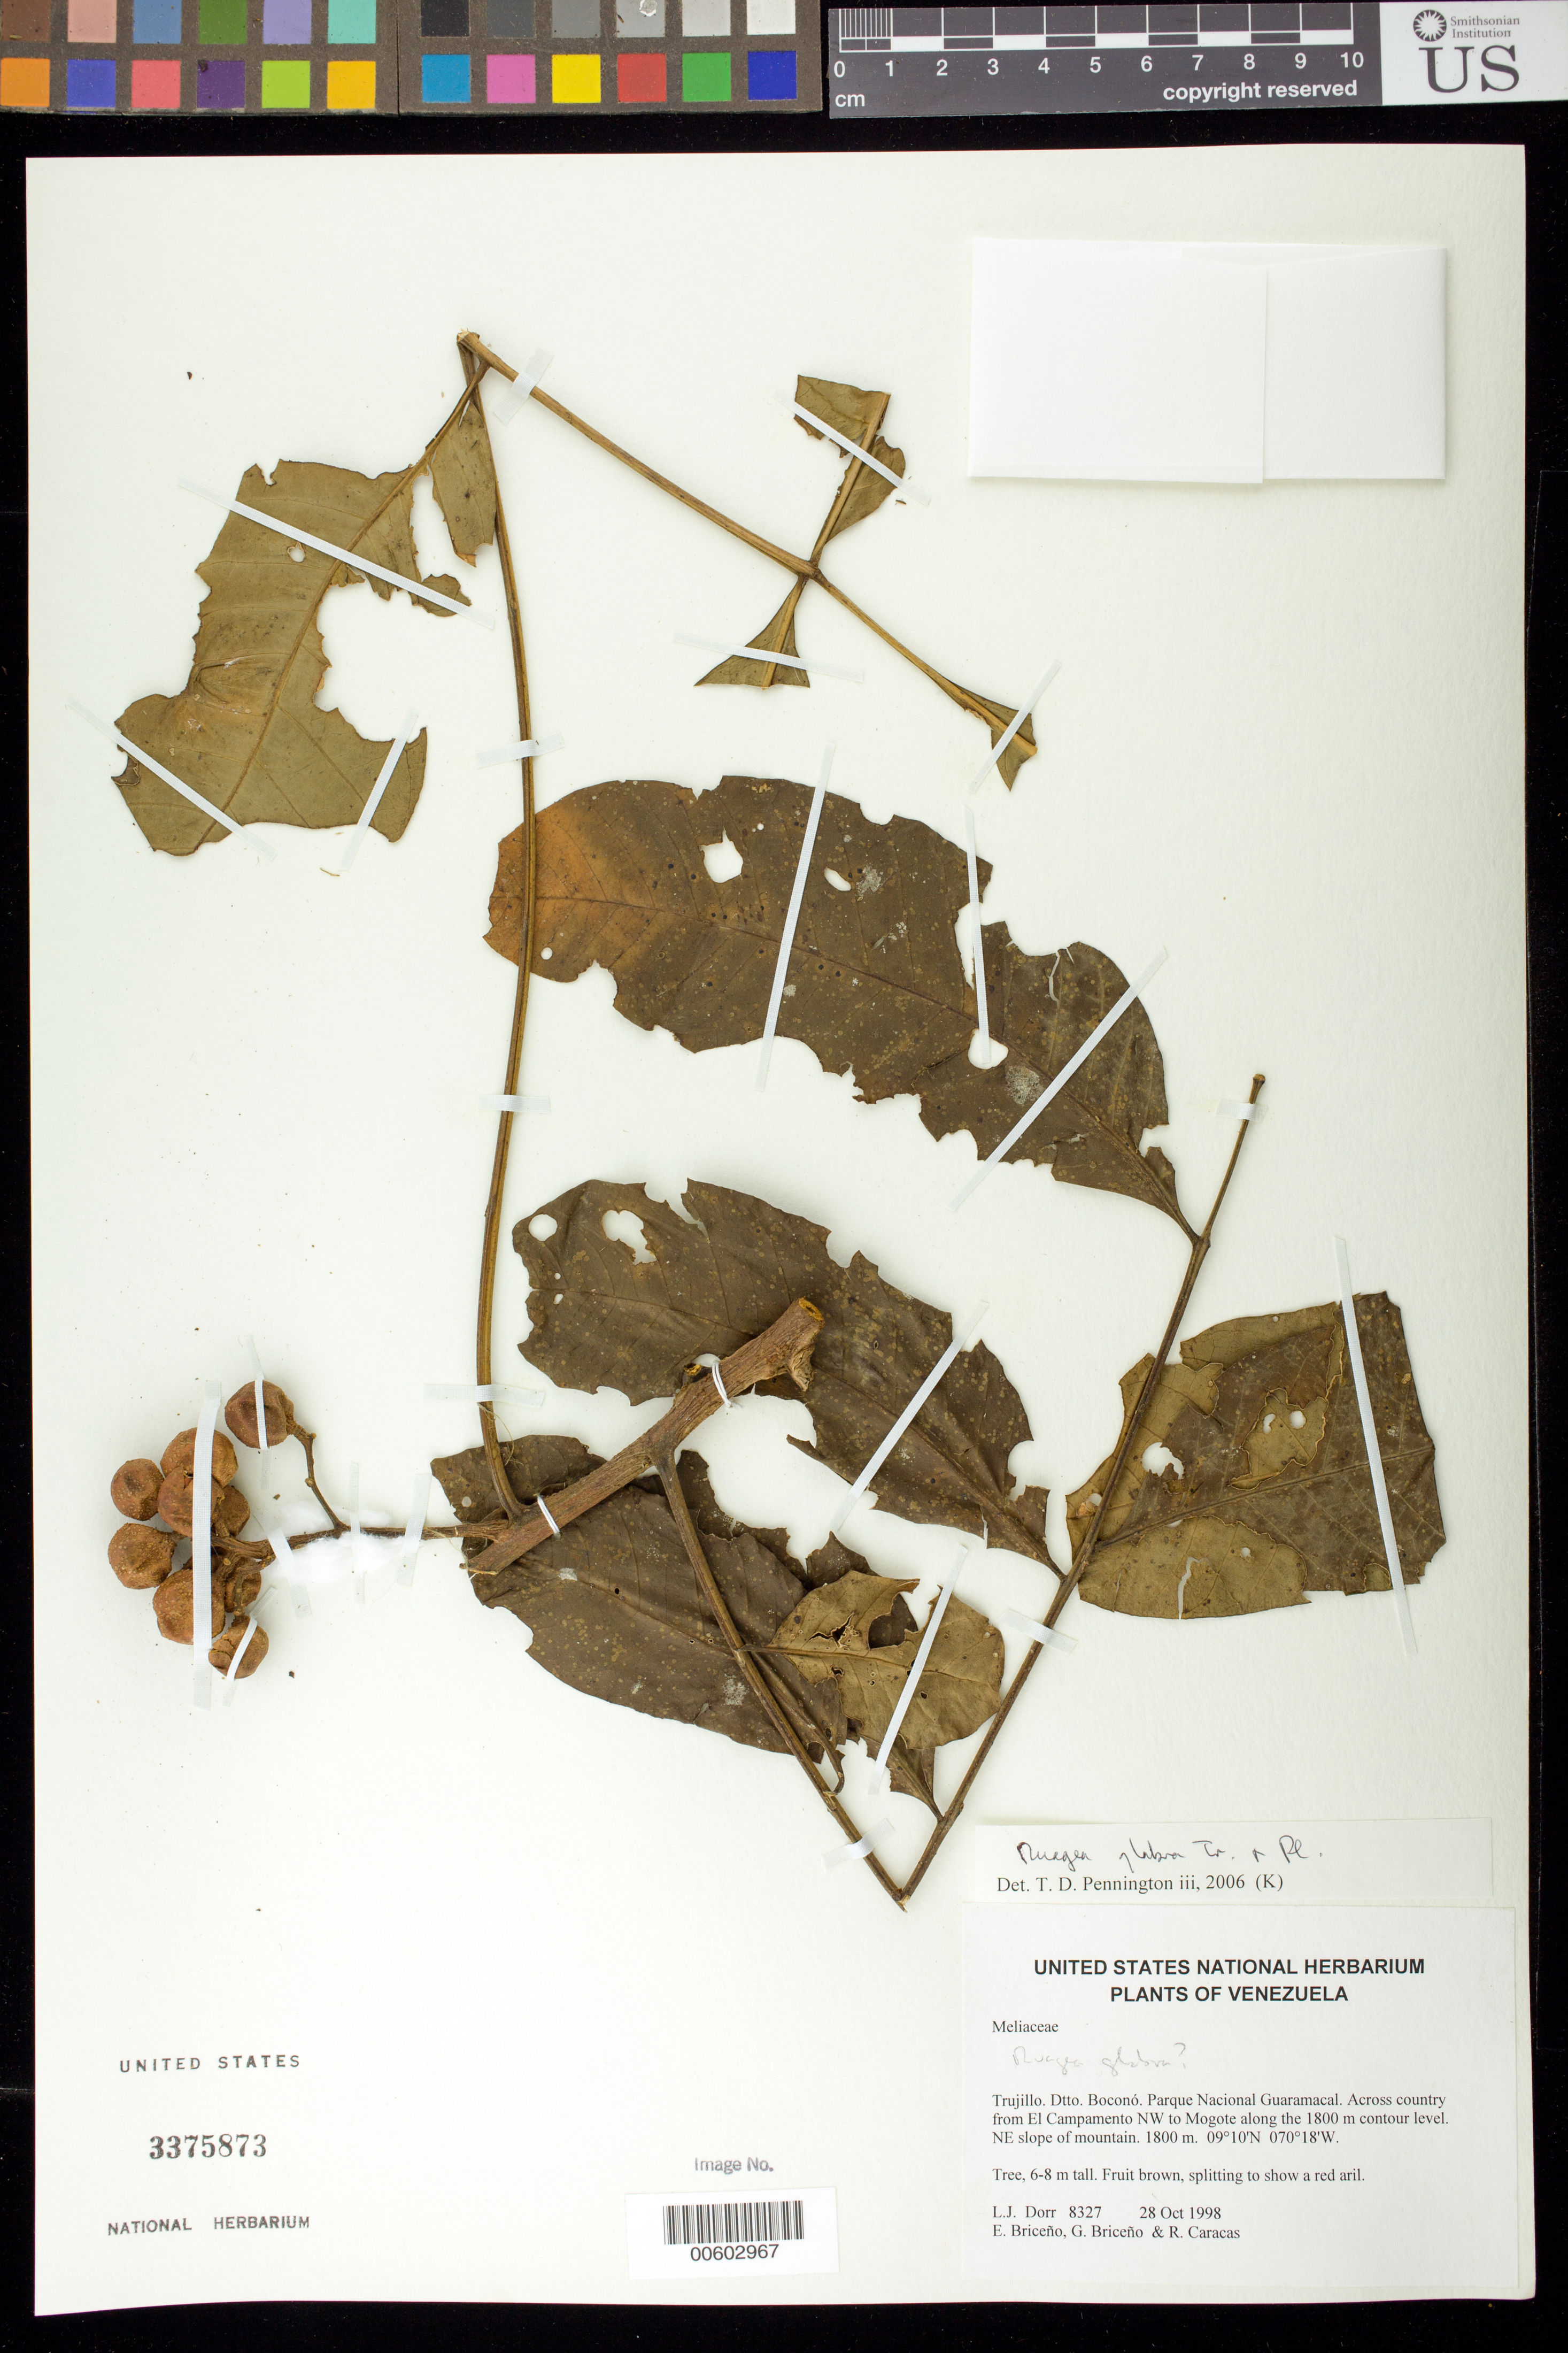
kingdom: Plantae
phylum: Tracheophyta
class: Magnoliopsida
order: Sapindales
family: Meliaceae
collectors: L. J. Dorr, E. Briceño, G. Briceño & R. Caracas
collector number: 8327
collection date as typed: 28 Oct 1998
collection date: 1998-10-28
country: Venezuela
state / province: Trujillo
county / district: Boconó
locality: Parque Nacional Guaramacal. Across country from El Campamento NW to Mogote along the 1800 m contour level. NE slope of mountain.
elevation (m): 1800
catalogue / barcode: US 3375873